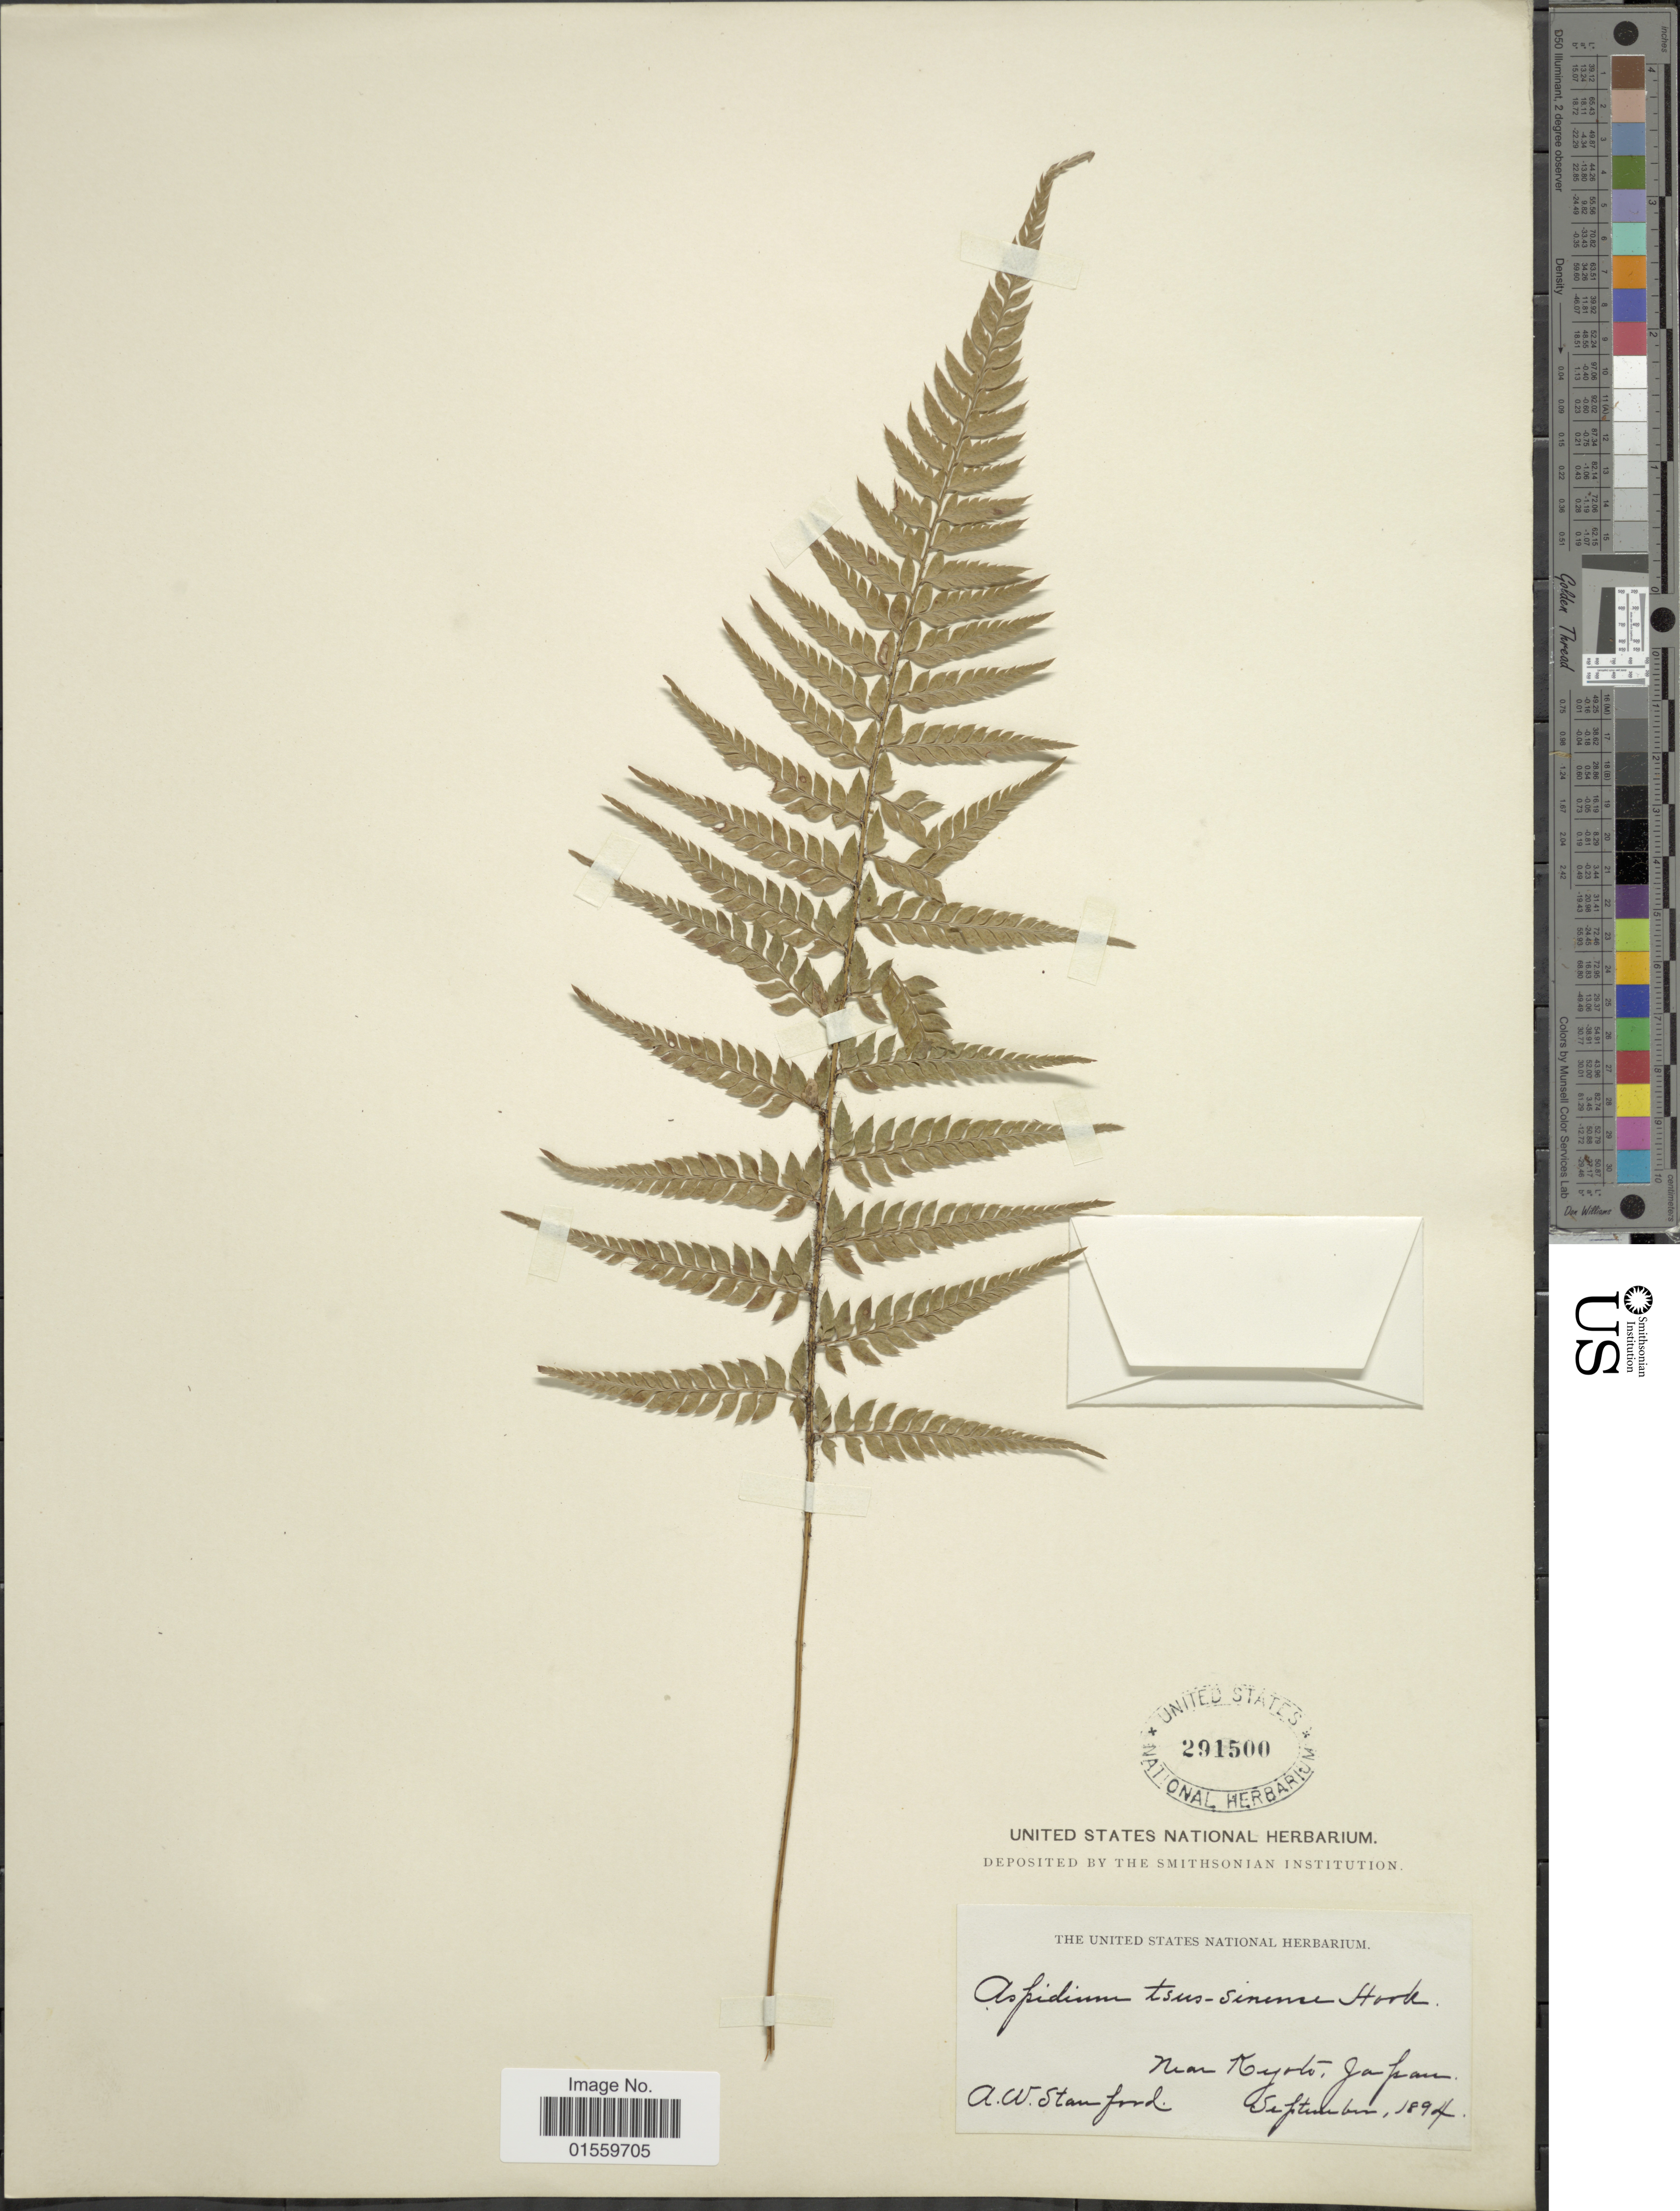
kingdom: Plantae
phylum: Tracheophyta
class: Polypodiopsida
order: Polypodiales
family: Dryopteridaceae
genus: Polystichum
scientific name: Polystichum tsus-simense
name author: (Hook.) J. Sm.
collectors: A. Standford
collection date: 1894-09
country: Japan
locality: Near Kyoto, Japan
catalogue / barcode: US 291500